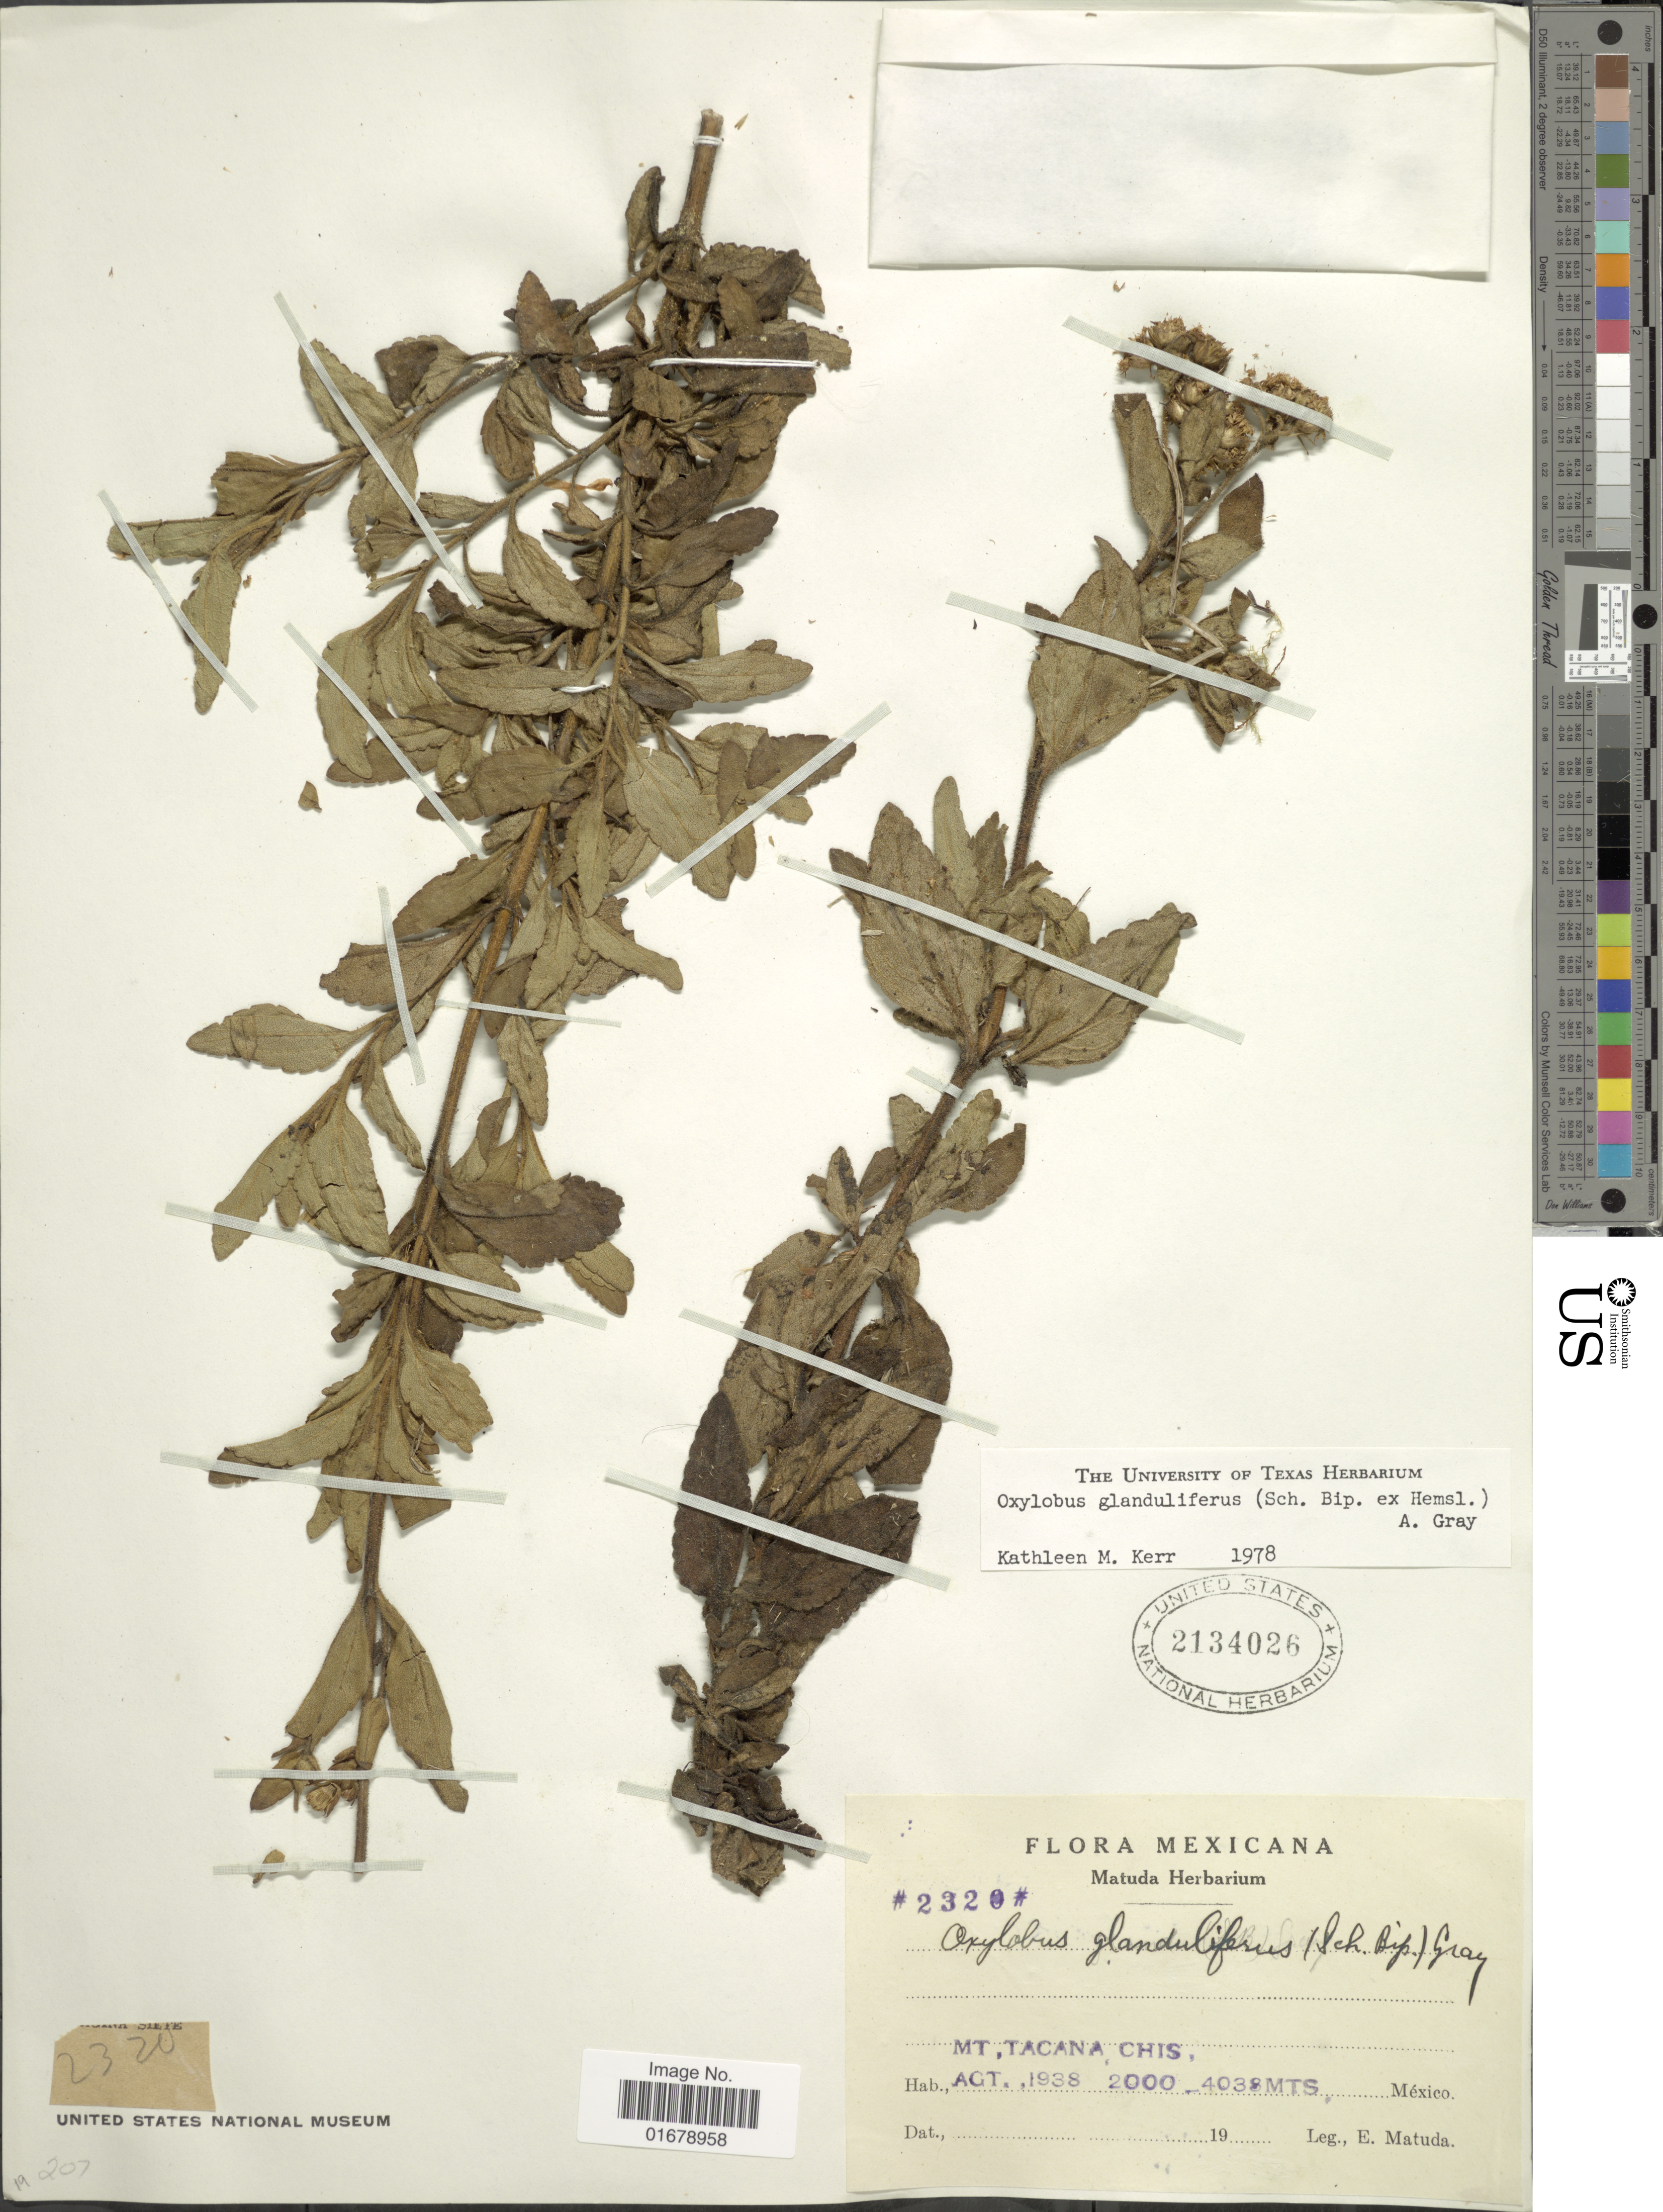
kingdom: Plantae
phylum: Tracheophyta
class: Magnoliopsida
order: Asterales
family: Asteraceae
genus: Oxylobus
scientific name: Oxylobus glanduliferus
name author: (Sch. Bip.) A. Gray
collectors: E. Matuda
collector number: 2320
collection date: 1938-08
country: Mexico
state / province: Chiapas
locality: Mt. Tacana, Chis. Mexico.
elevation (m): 2000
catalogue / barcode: US 2134026